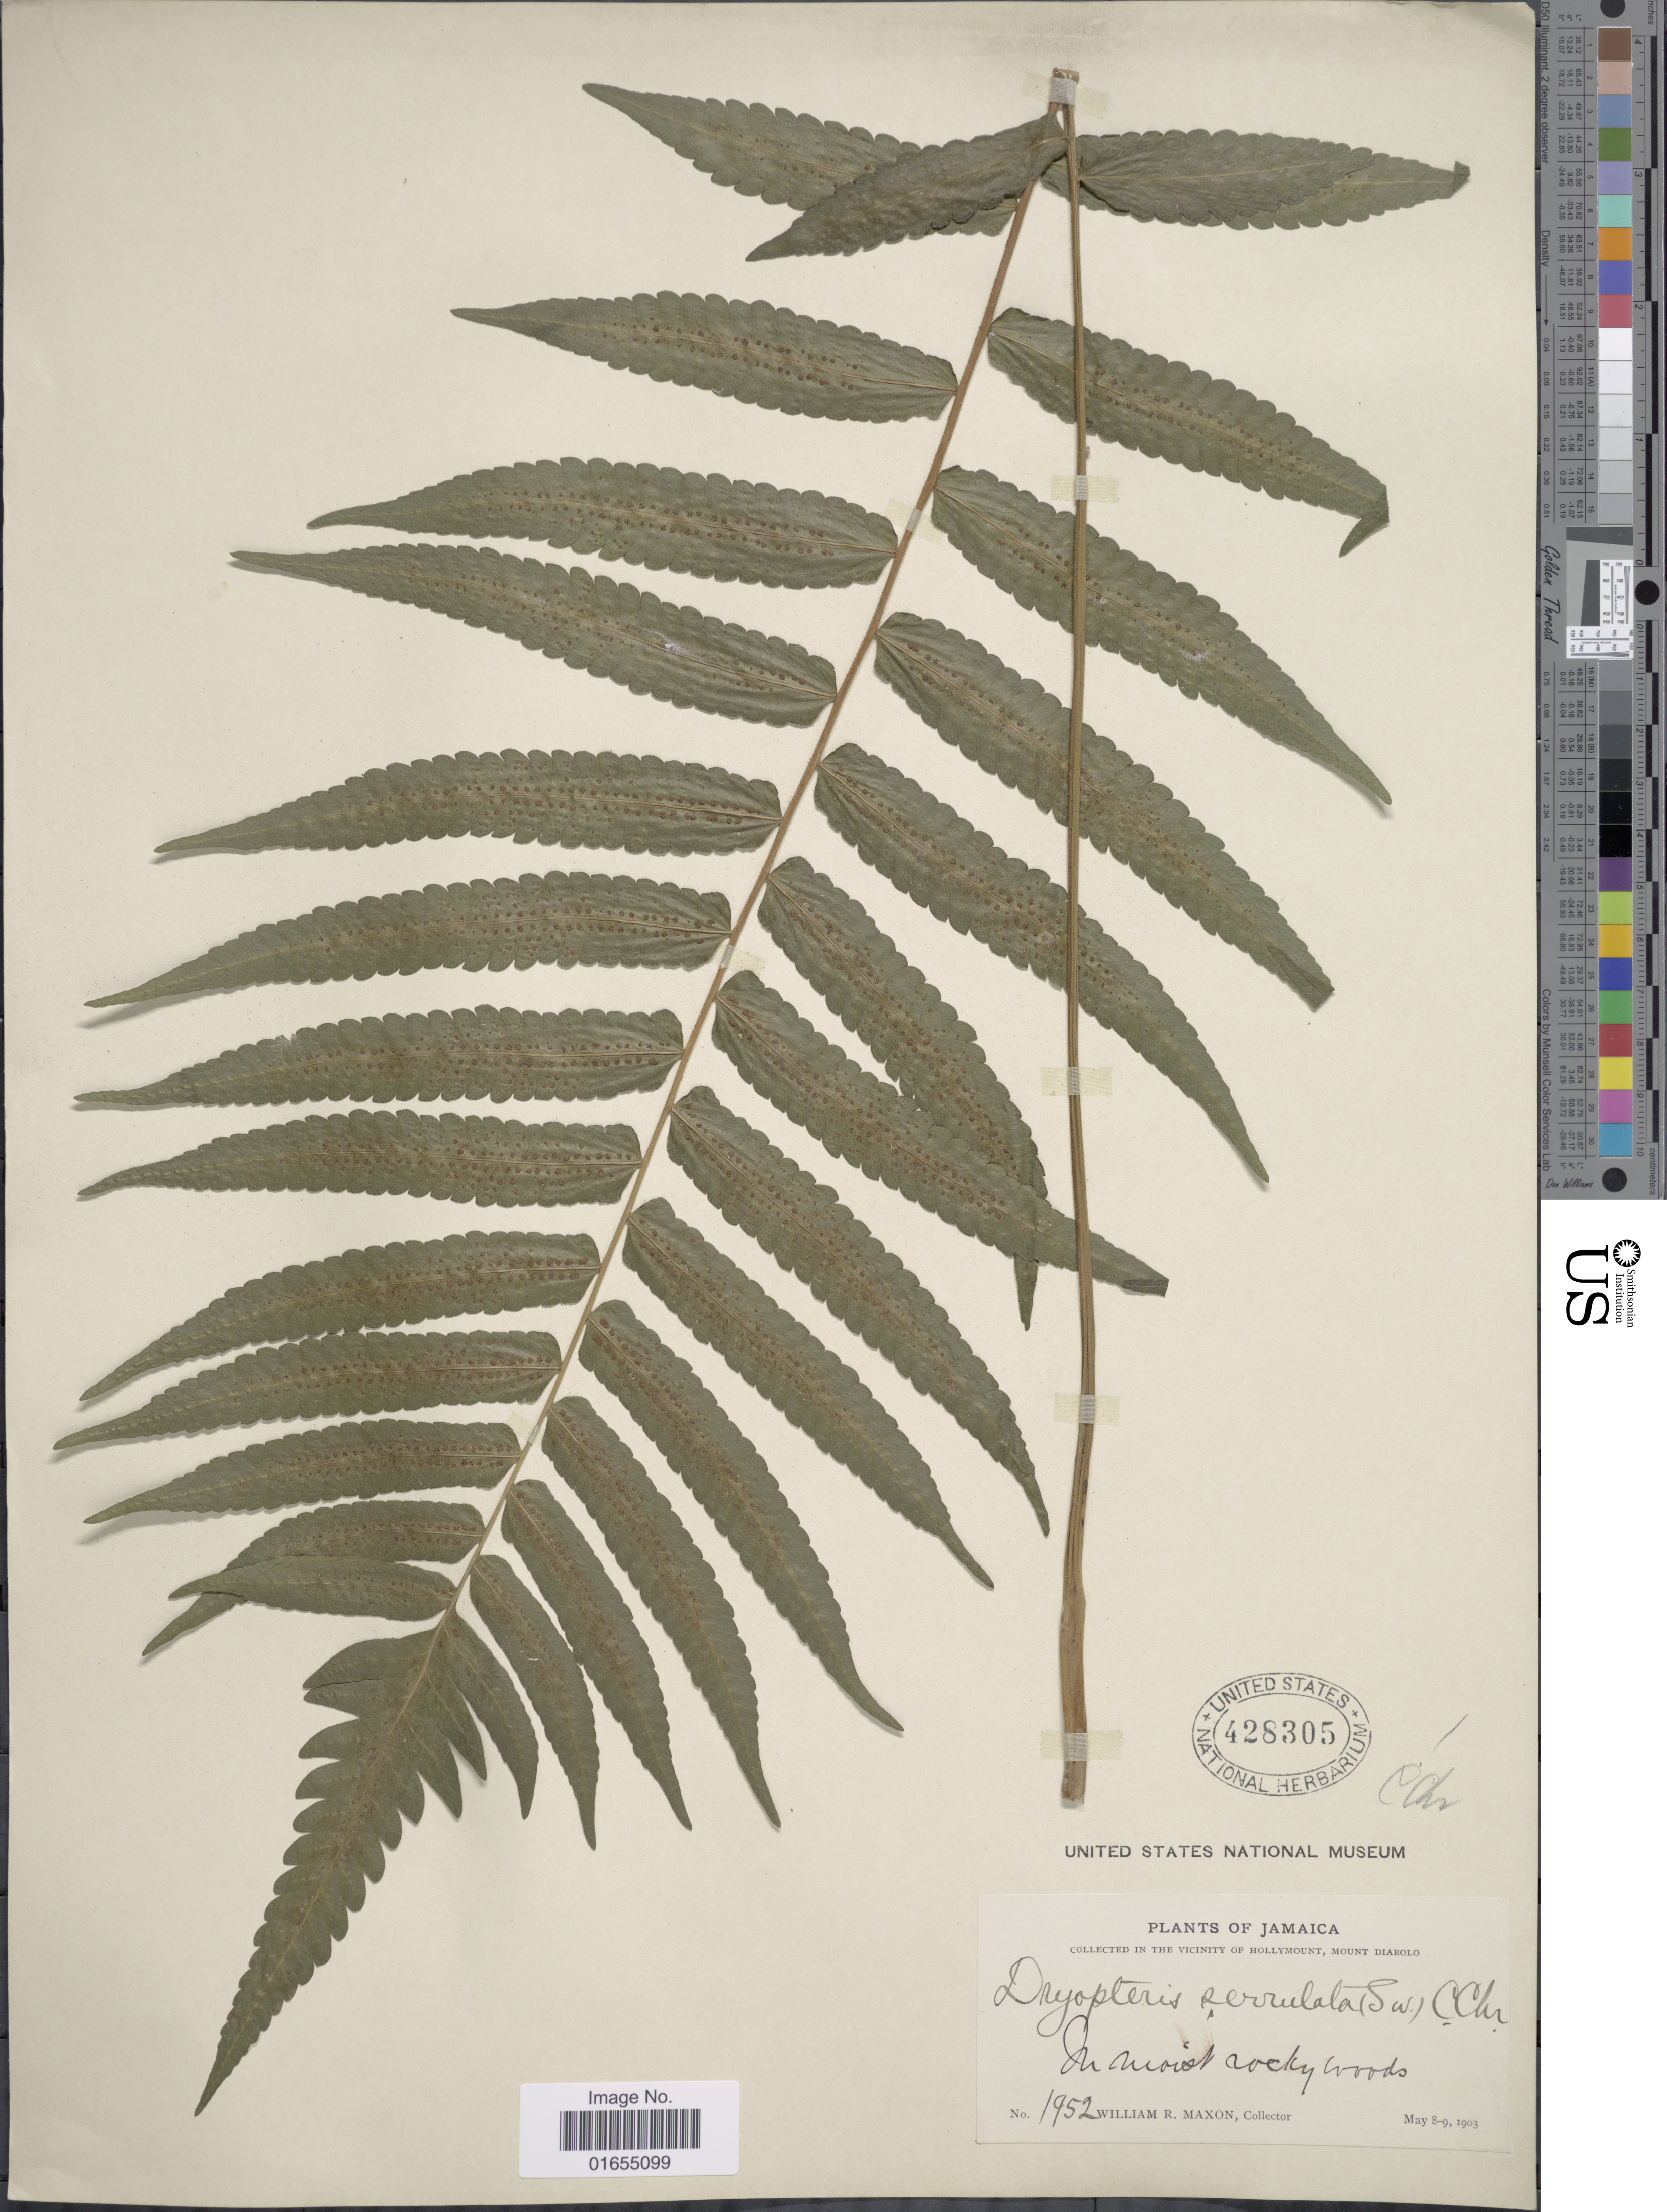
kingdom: Plantae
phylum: Tracheophyta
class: Polypodiopsida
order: Polypodiales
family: Thelypteridaceae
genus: Goniopteris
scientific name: Goniopteris serrulata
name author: (Sw.) J. Sm.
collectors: W. R. Maxon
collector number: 1952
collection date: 1903-05-08/1903-05-09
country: Jamaica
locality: Vicinity of Hollymount, Mount Diabolo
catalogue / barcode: US 428305